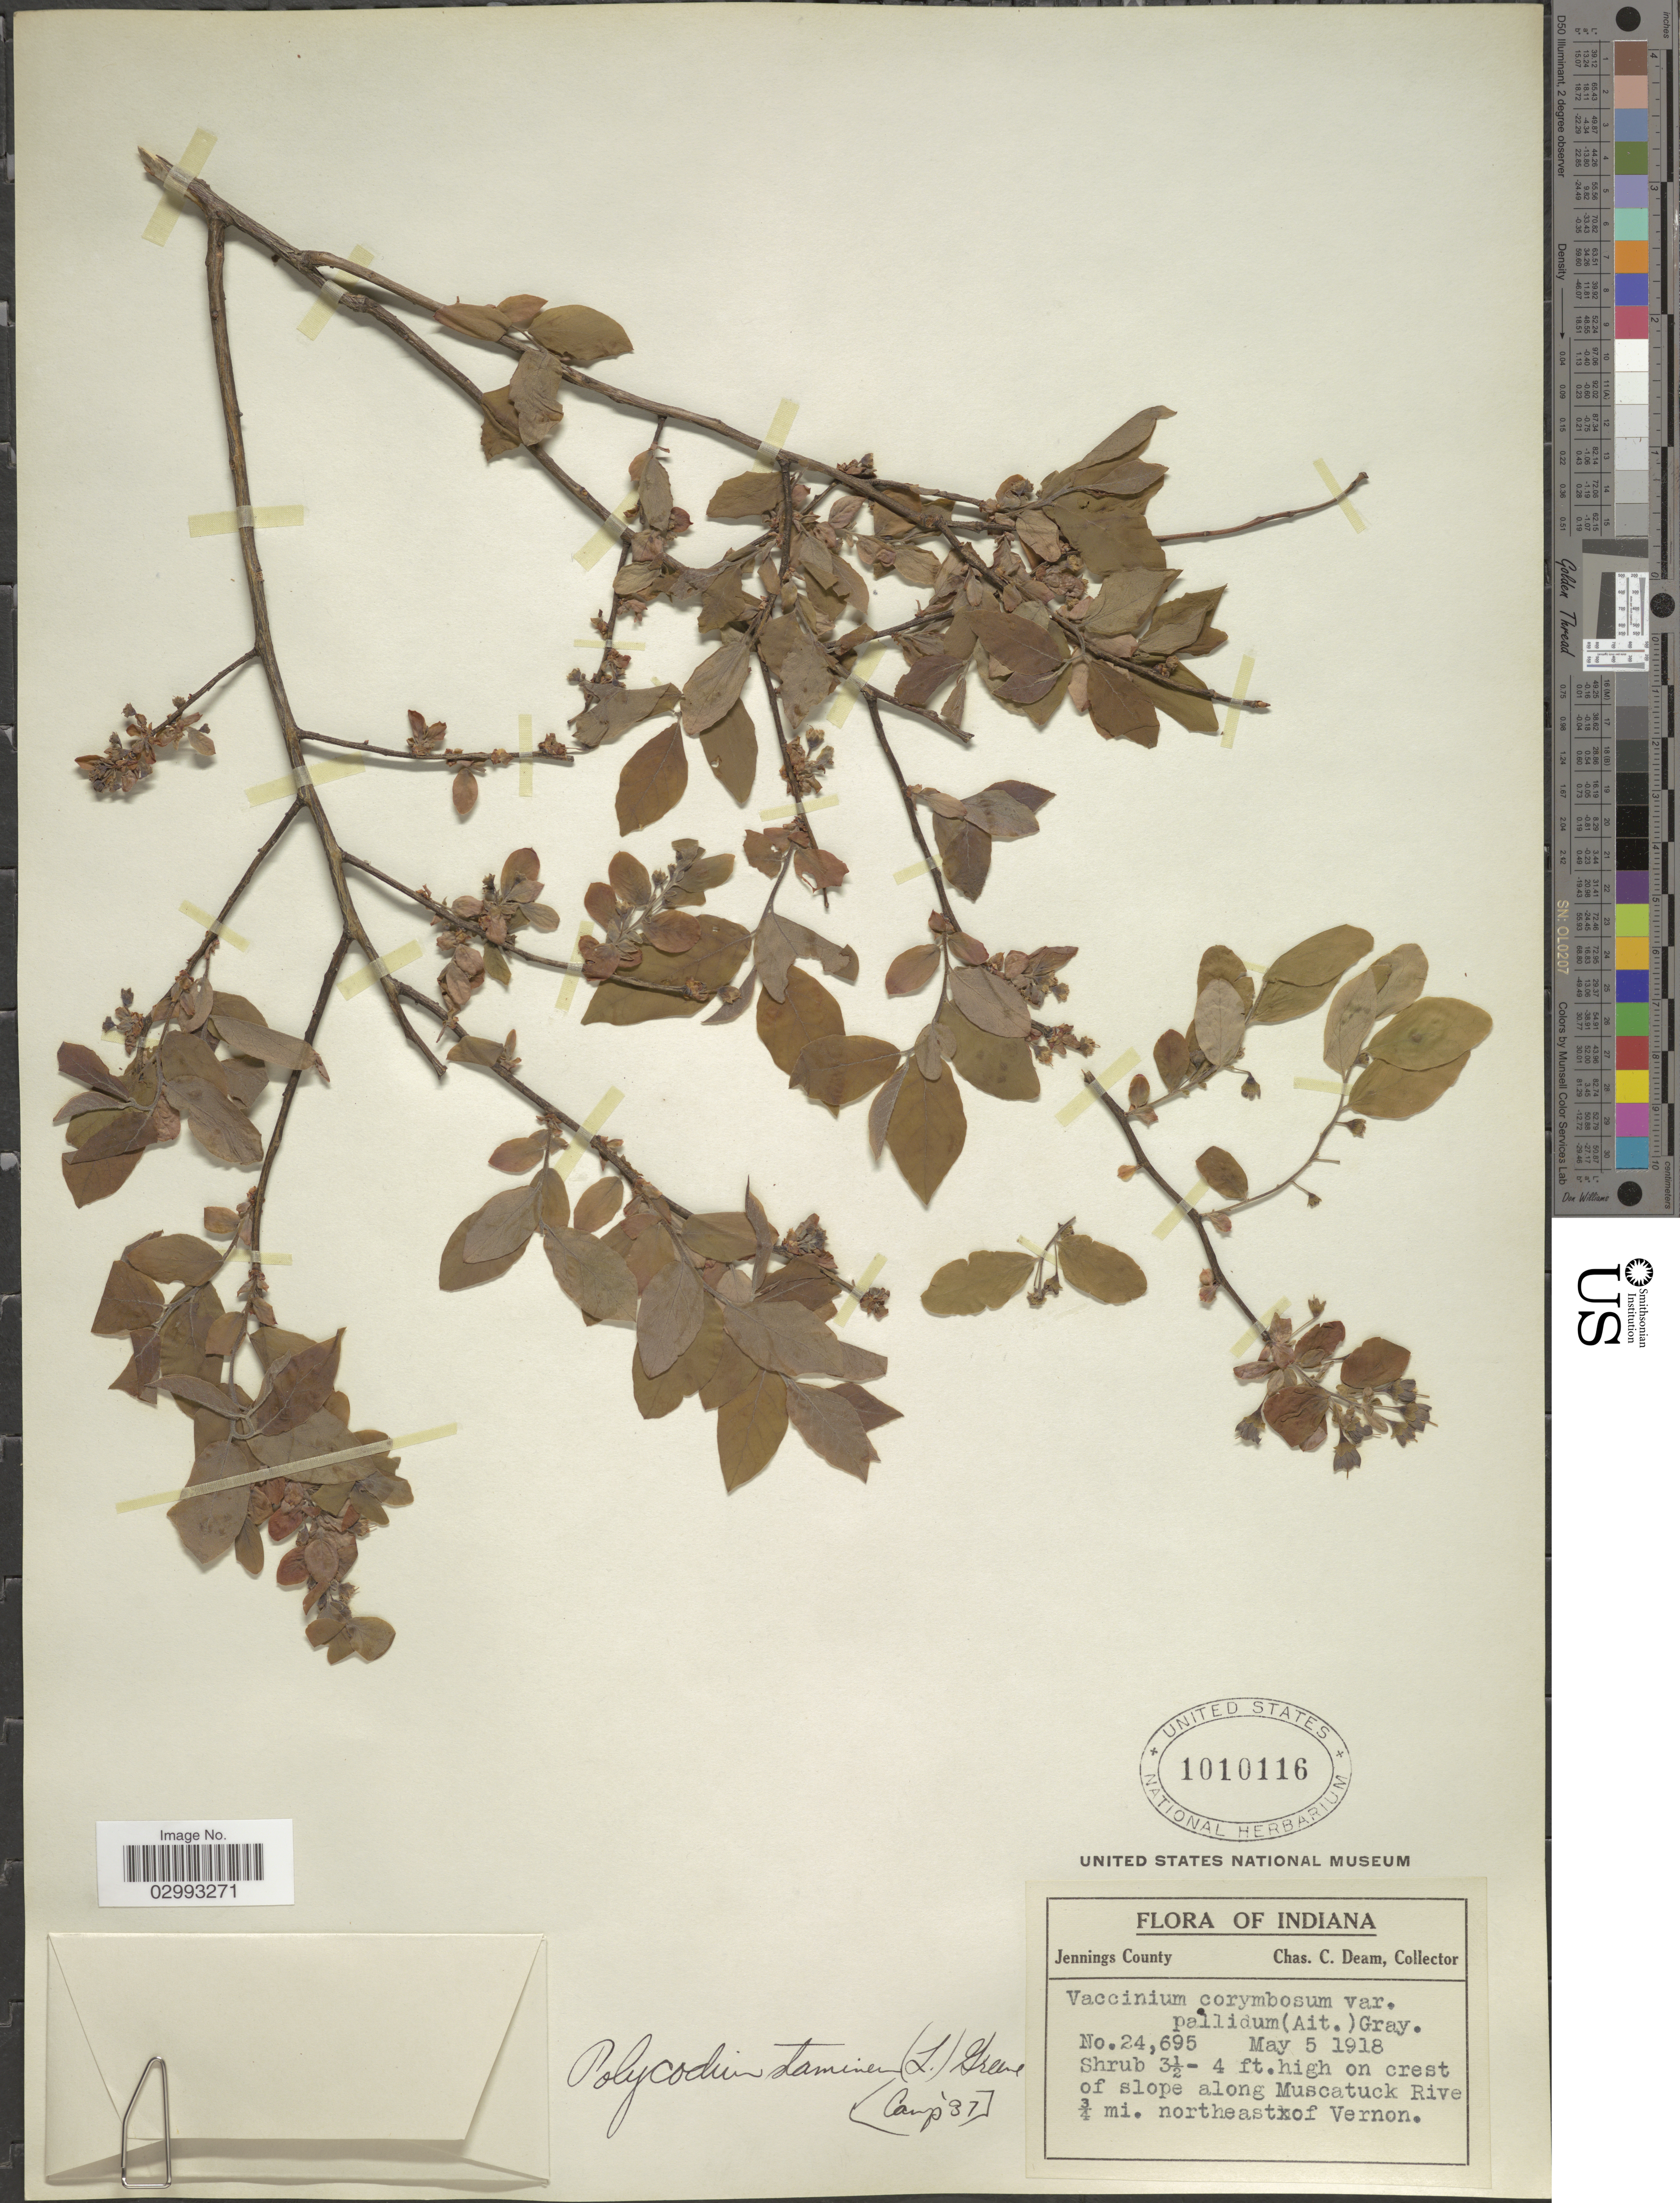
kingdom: Plantae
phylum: Tracheophyta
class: Magnoliopsida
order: Ericales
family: Ericaceae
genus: Polycodium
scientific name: Polycodium stamineum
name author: (L.) Greene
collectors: C. C. Deam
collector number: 24695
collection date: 1918-05-05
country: United States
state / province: Indiana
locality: Jennings County, on crest of slope along Muscatuck Rive ¾ mi. northeast of Vernon.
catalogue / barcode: US 1010116